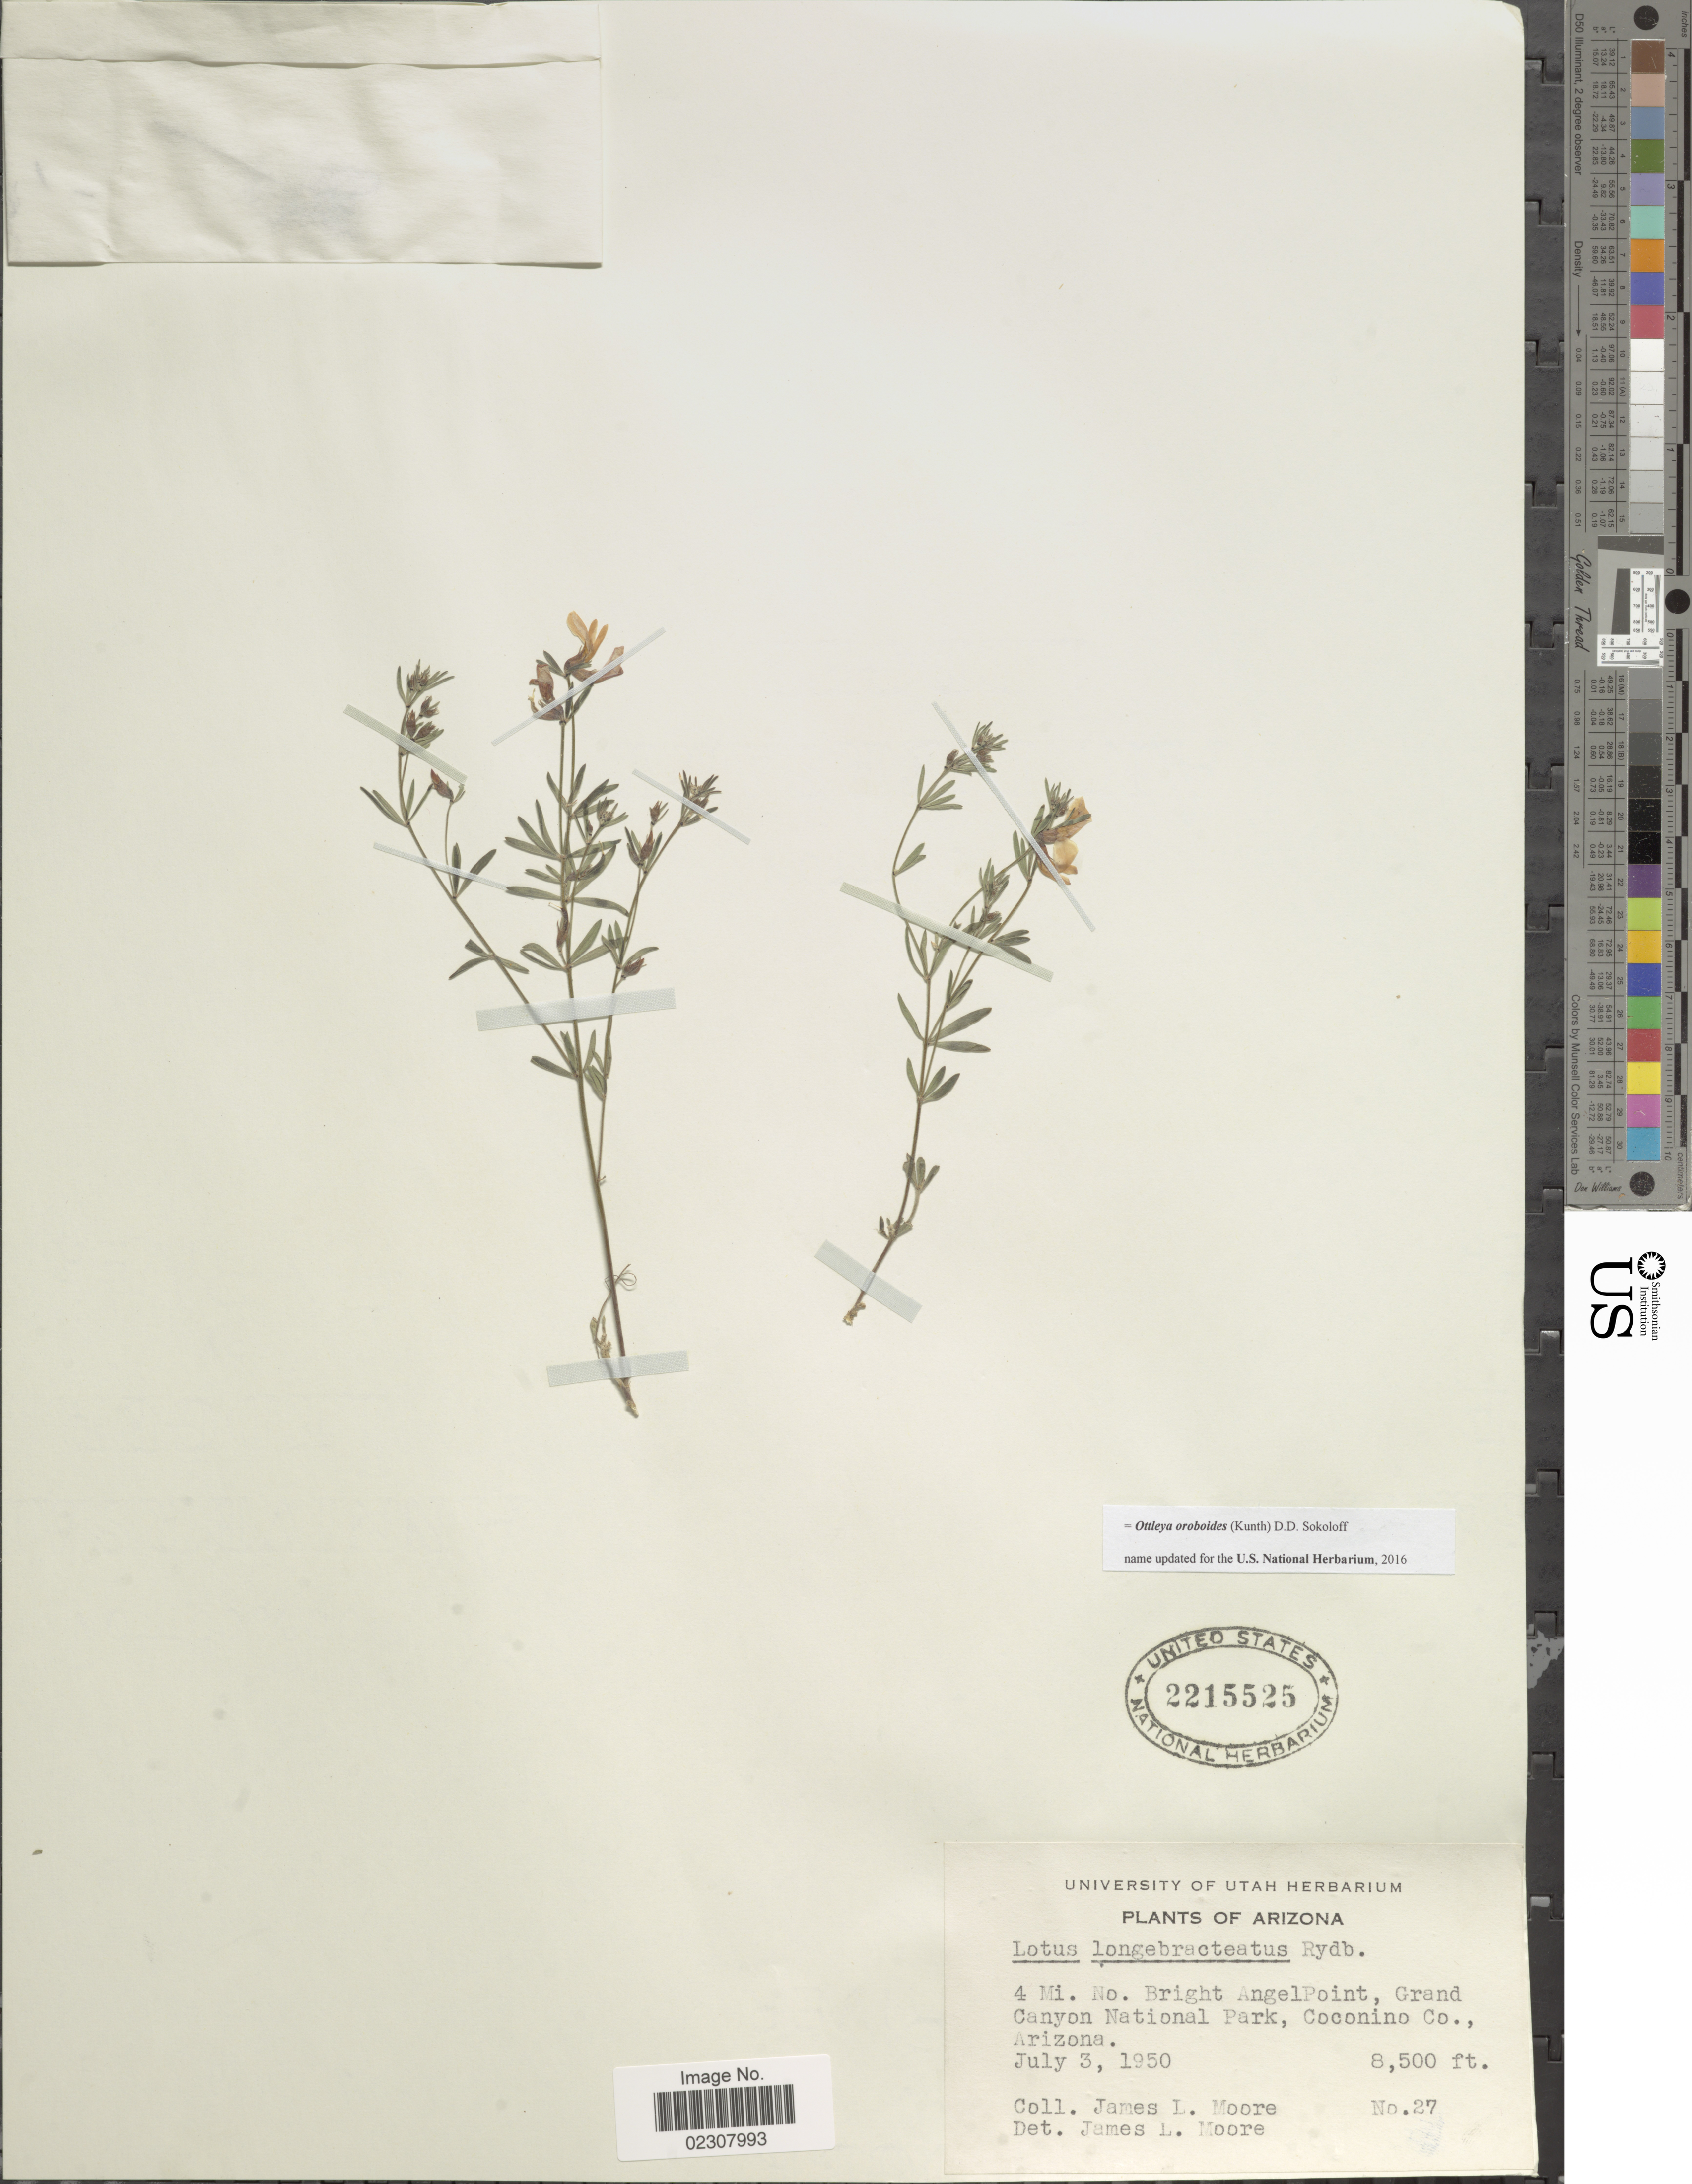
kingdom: Plantae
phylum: Tracheophyta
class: Magnoliopsida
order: Fabales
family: Fabaceae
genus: Ottleya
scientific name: Ottleya oroboides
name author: (Kunth) D.D. Sokoloff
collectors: J. Moore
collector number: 27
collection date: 1950-07-03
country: United States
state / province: Arizona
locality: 4 Mi No Bright AngelPoint, Grand Canyon National Park, Coconino Co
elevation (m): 2591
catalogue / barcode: US 2215525